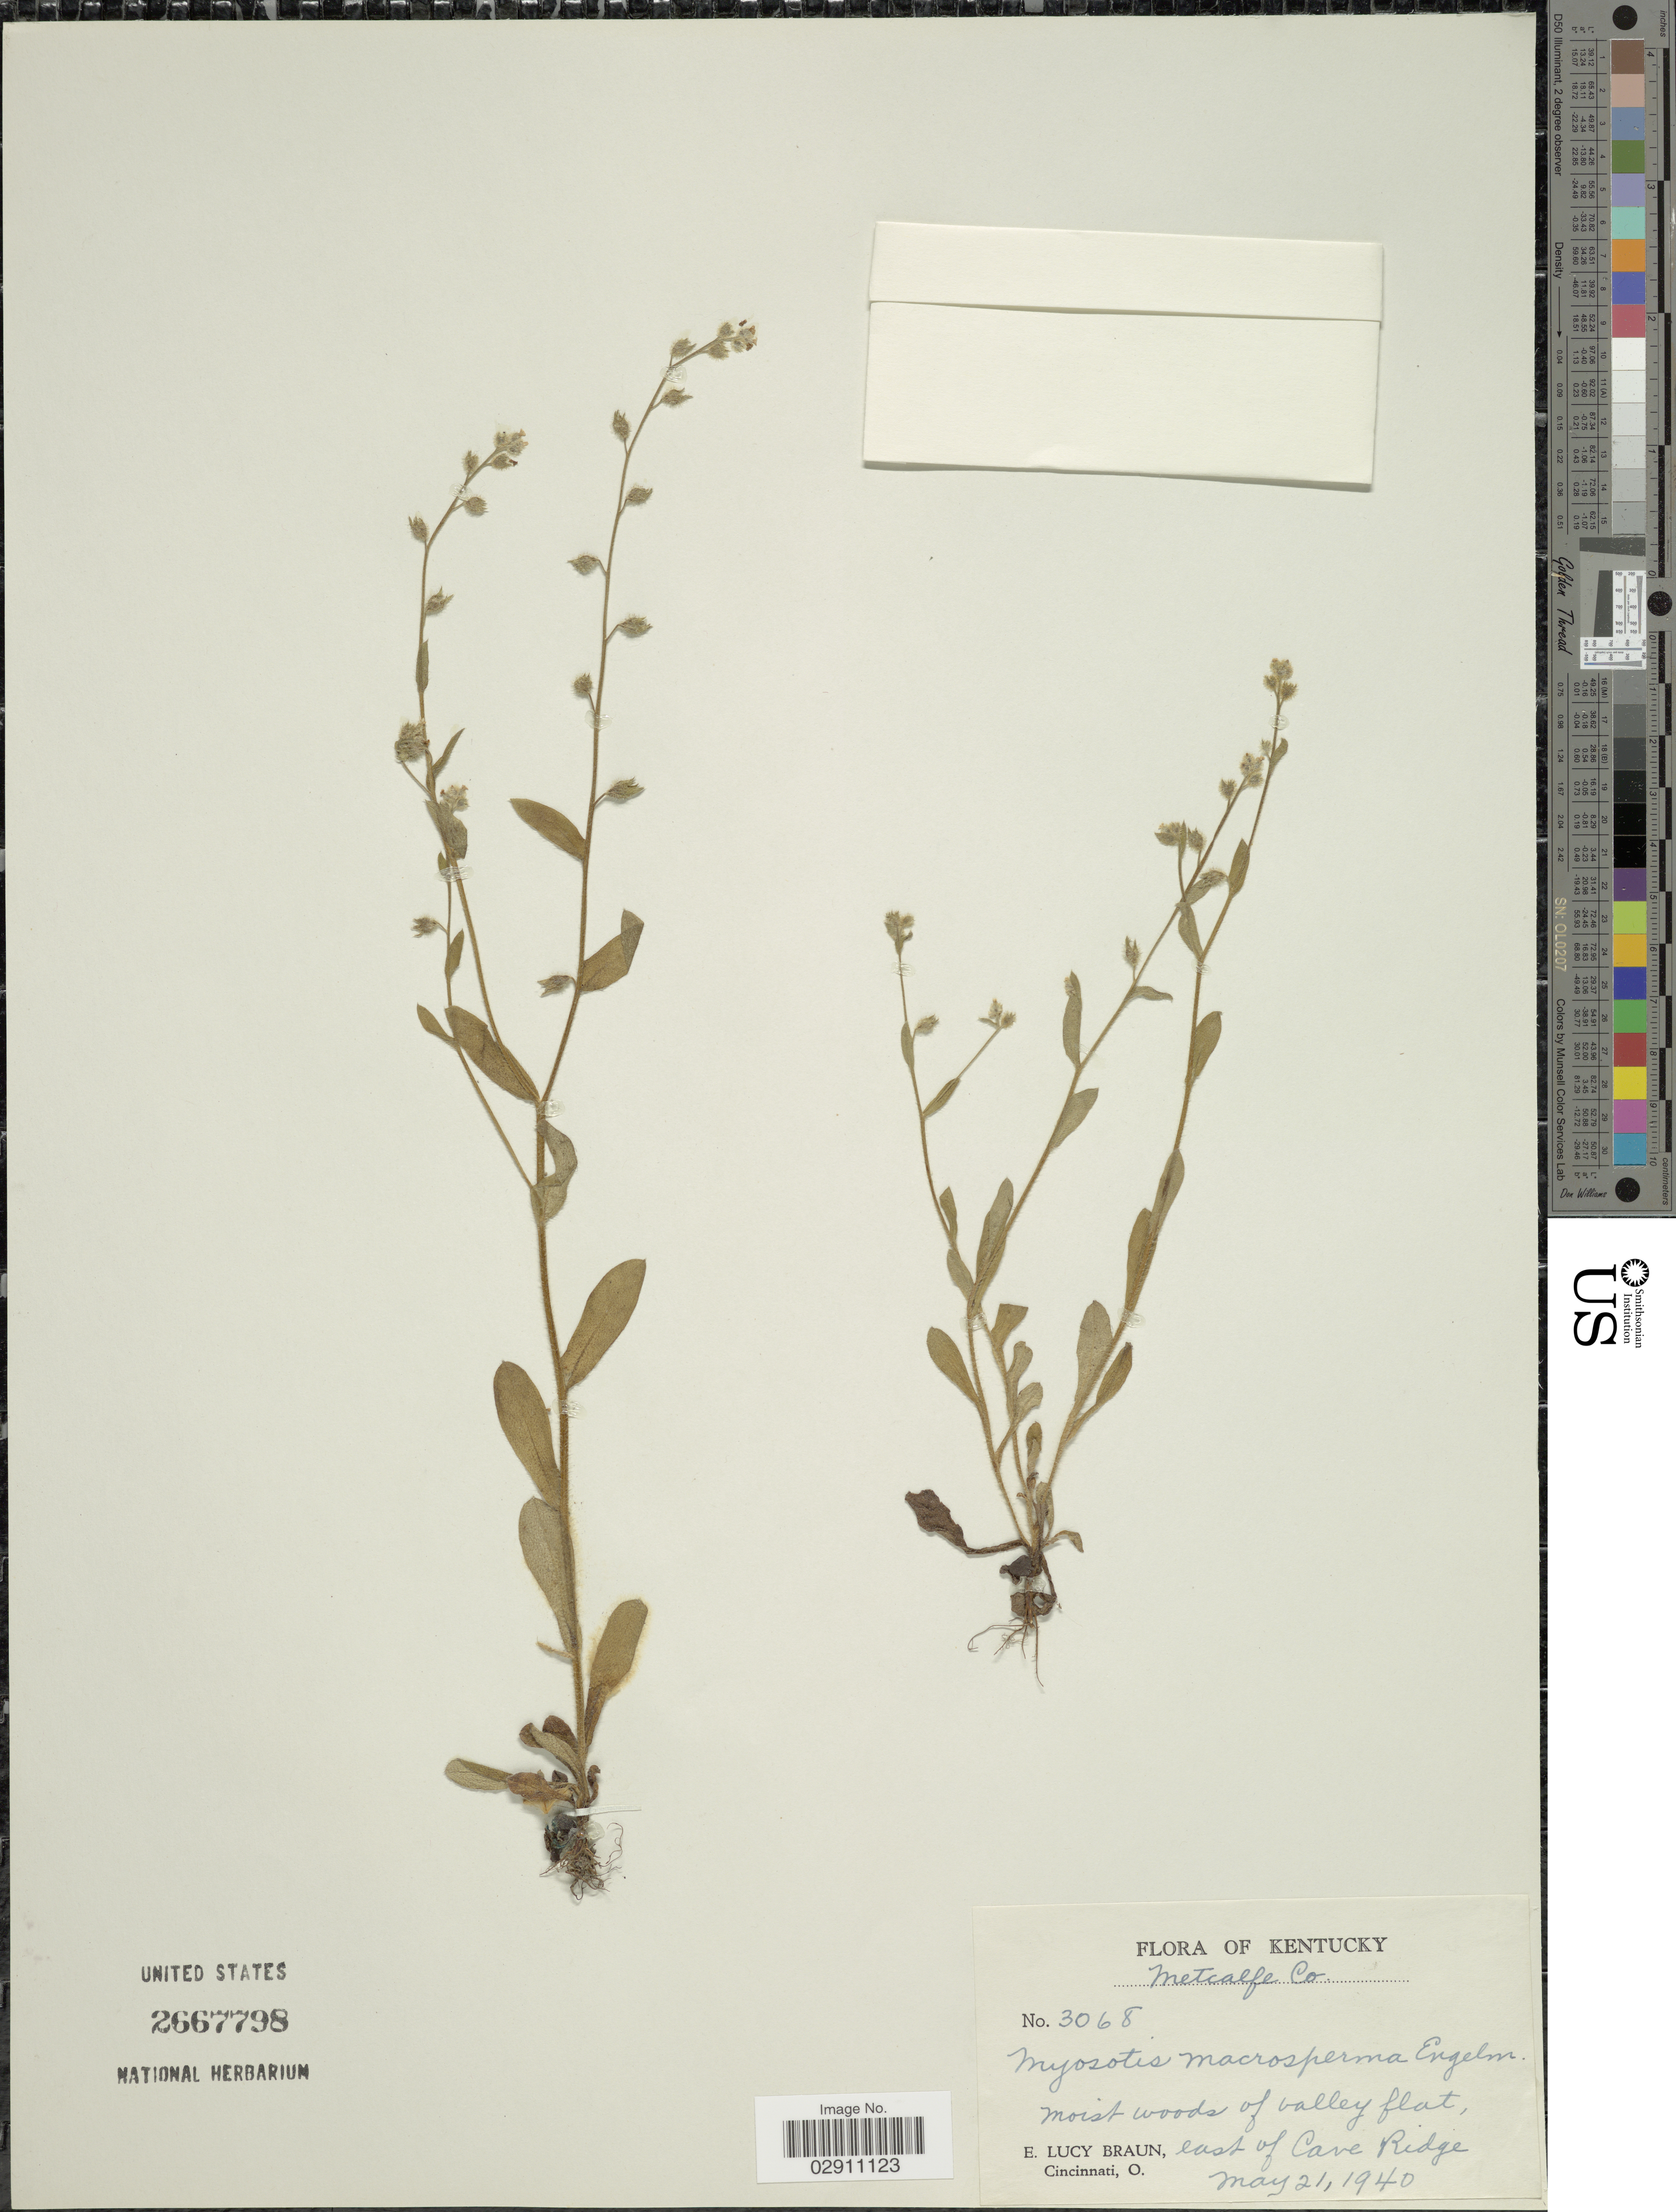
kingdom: Plantae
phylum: Tracheophyta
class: Magnoliopsida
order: Boraginales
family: Boraginaceae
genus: Myosotis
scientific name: Myosotis macrosperma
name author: Engelm.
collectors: E. L. Braun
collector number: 3068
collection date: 1940-05-21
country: United States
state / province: Kentucky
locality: Metcalfe Co., moist woods of valley flat, east of Cave Ridge.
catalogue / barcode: US 2667798